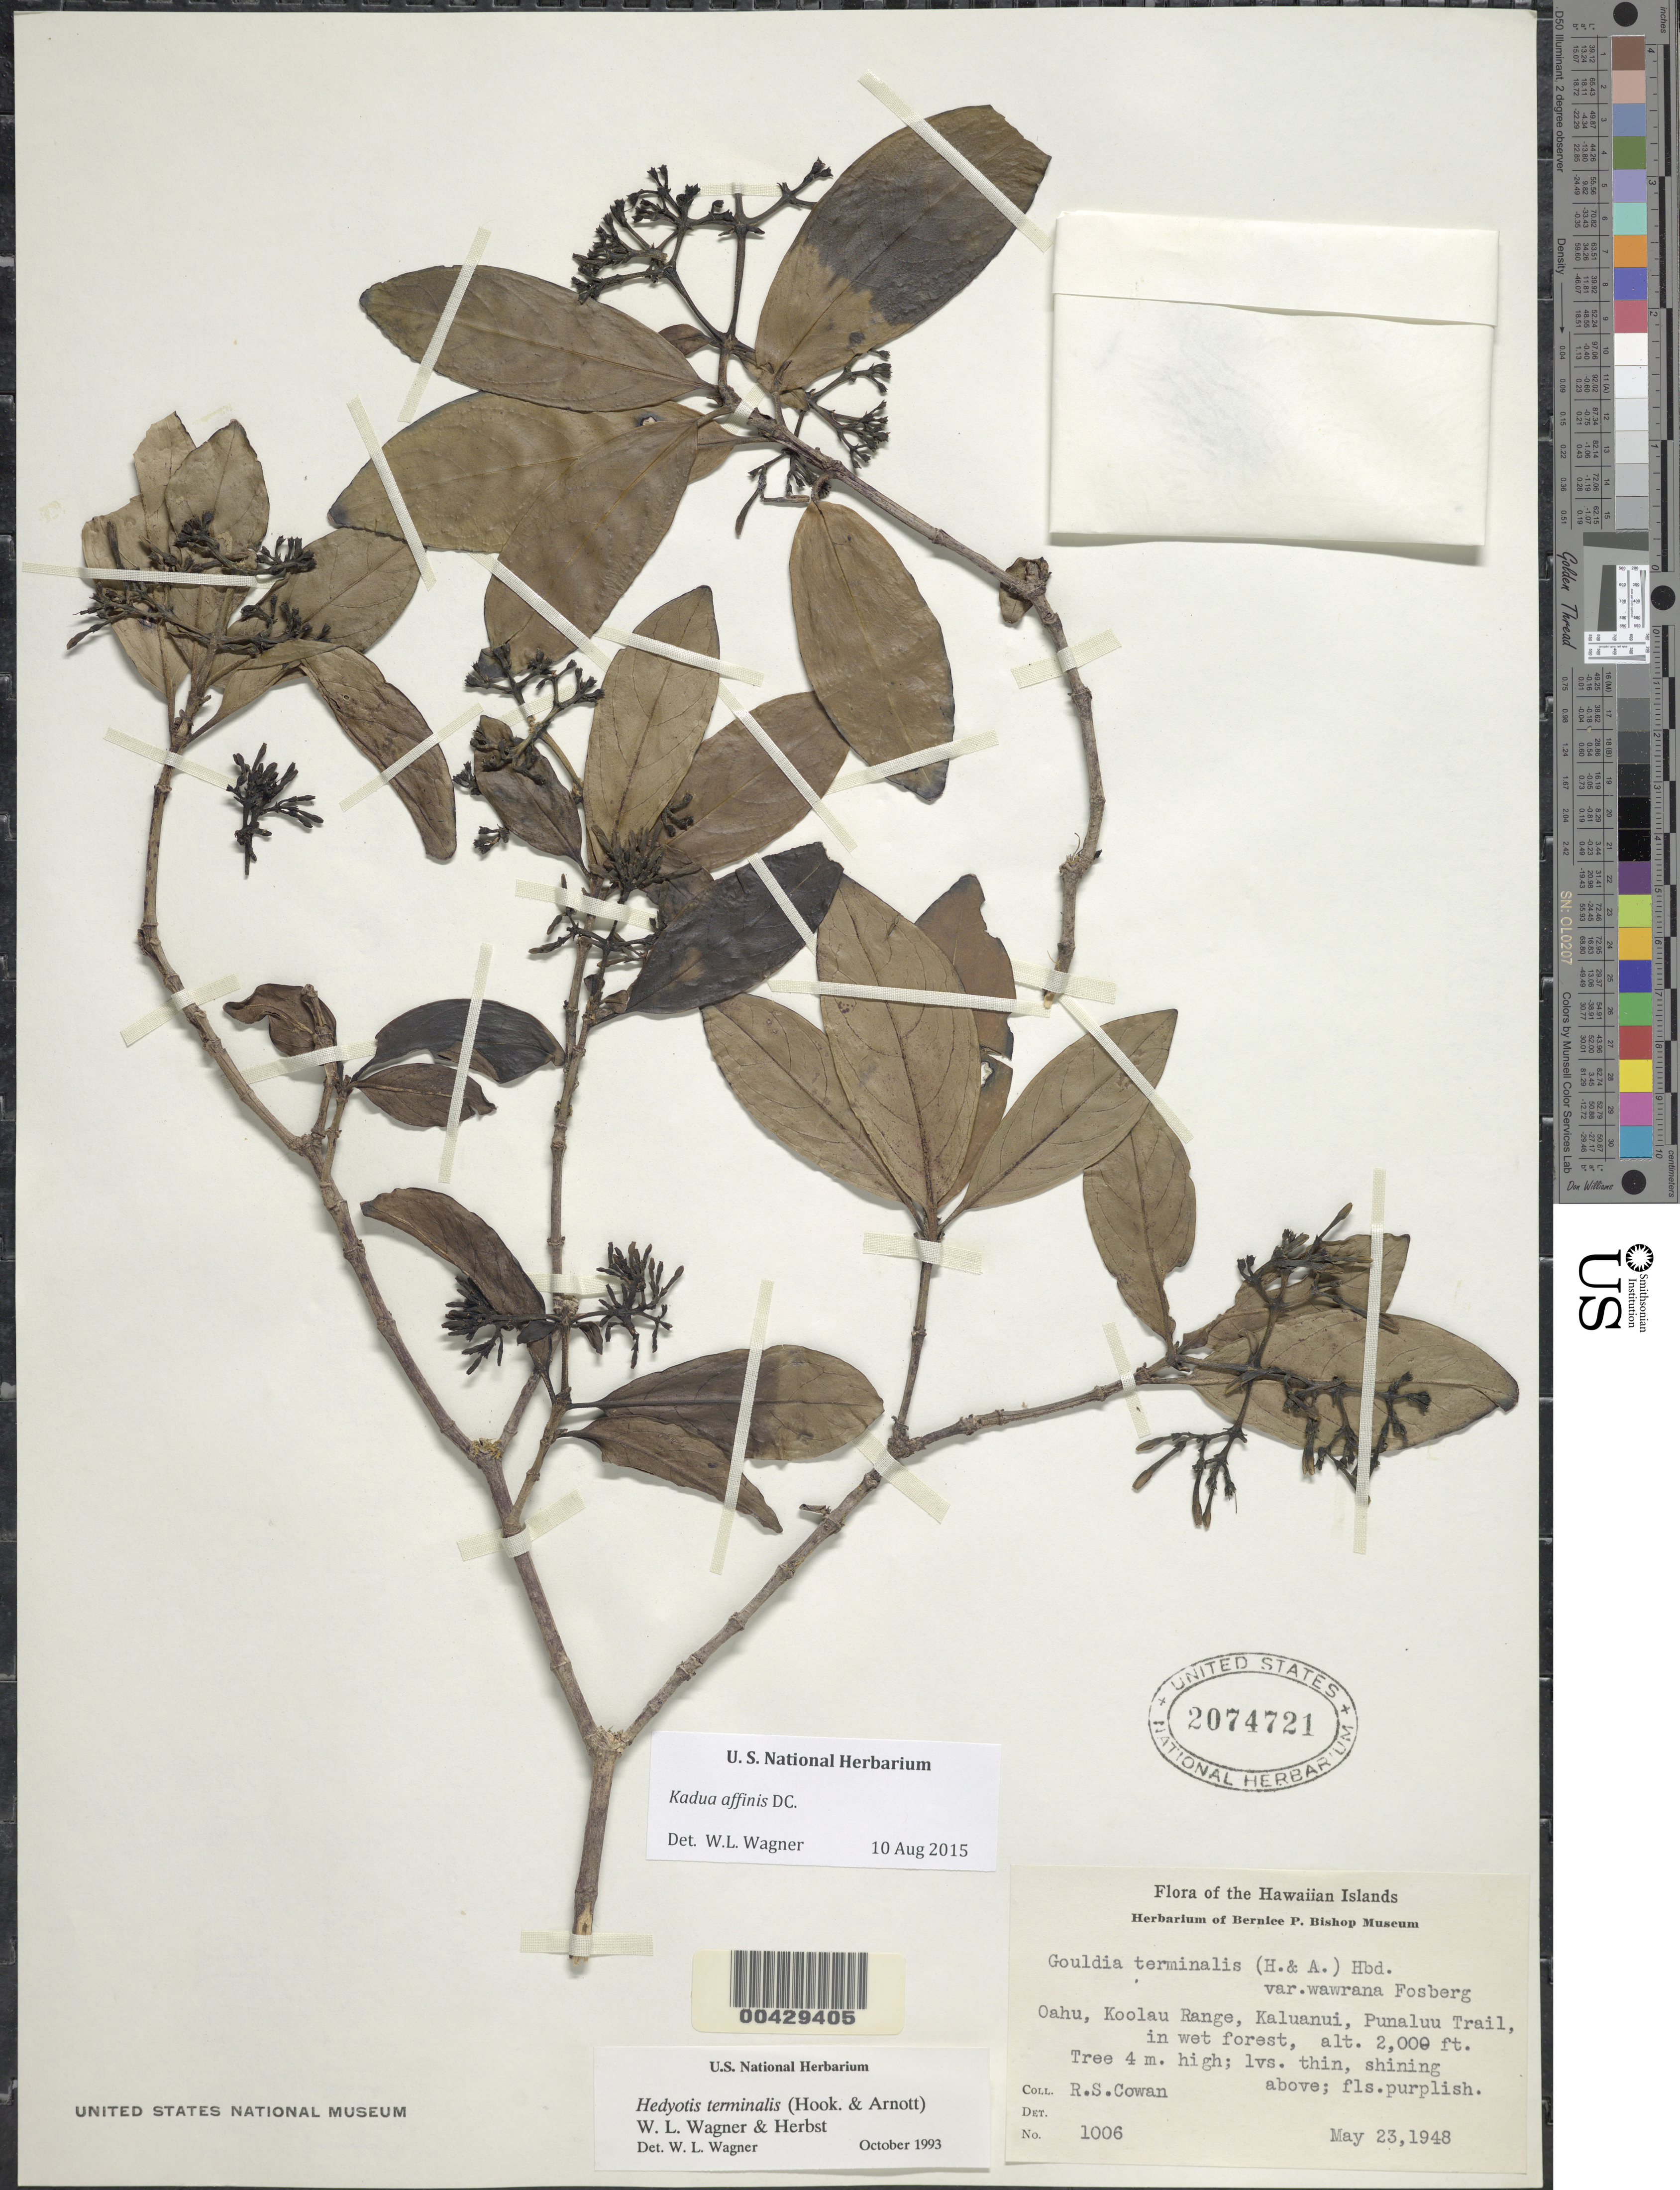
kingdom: Plantae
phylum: Tracheophyta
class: Magnoliopsida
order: Gentianales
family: Rubiaceae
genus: Kadua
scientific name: Kadua affinis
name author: DC.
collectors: R. S. Cowan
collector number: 1006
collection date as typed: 23 May 1948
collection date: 1948-05-23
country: United States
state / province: Hawaii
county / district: Honolulu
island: Oahu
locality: Koolau Range, Kaluanui, Punaluu Trail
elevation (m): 610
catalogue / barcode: US 2074721